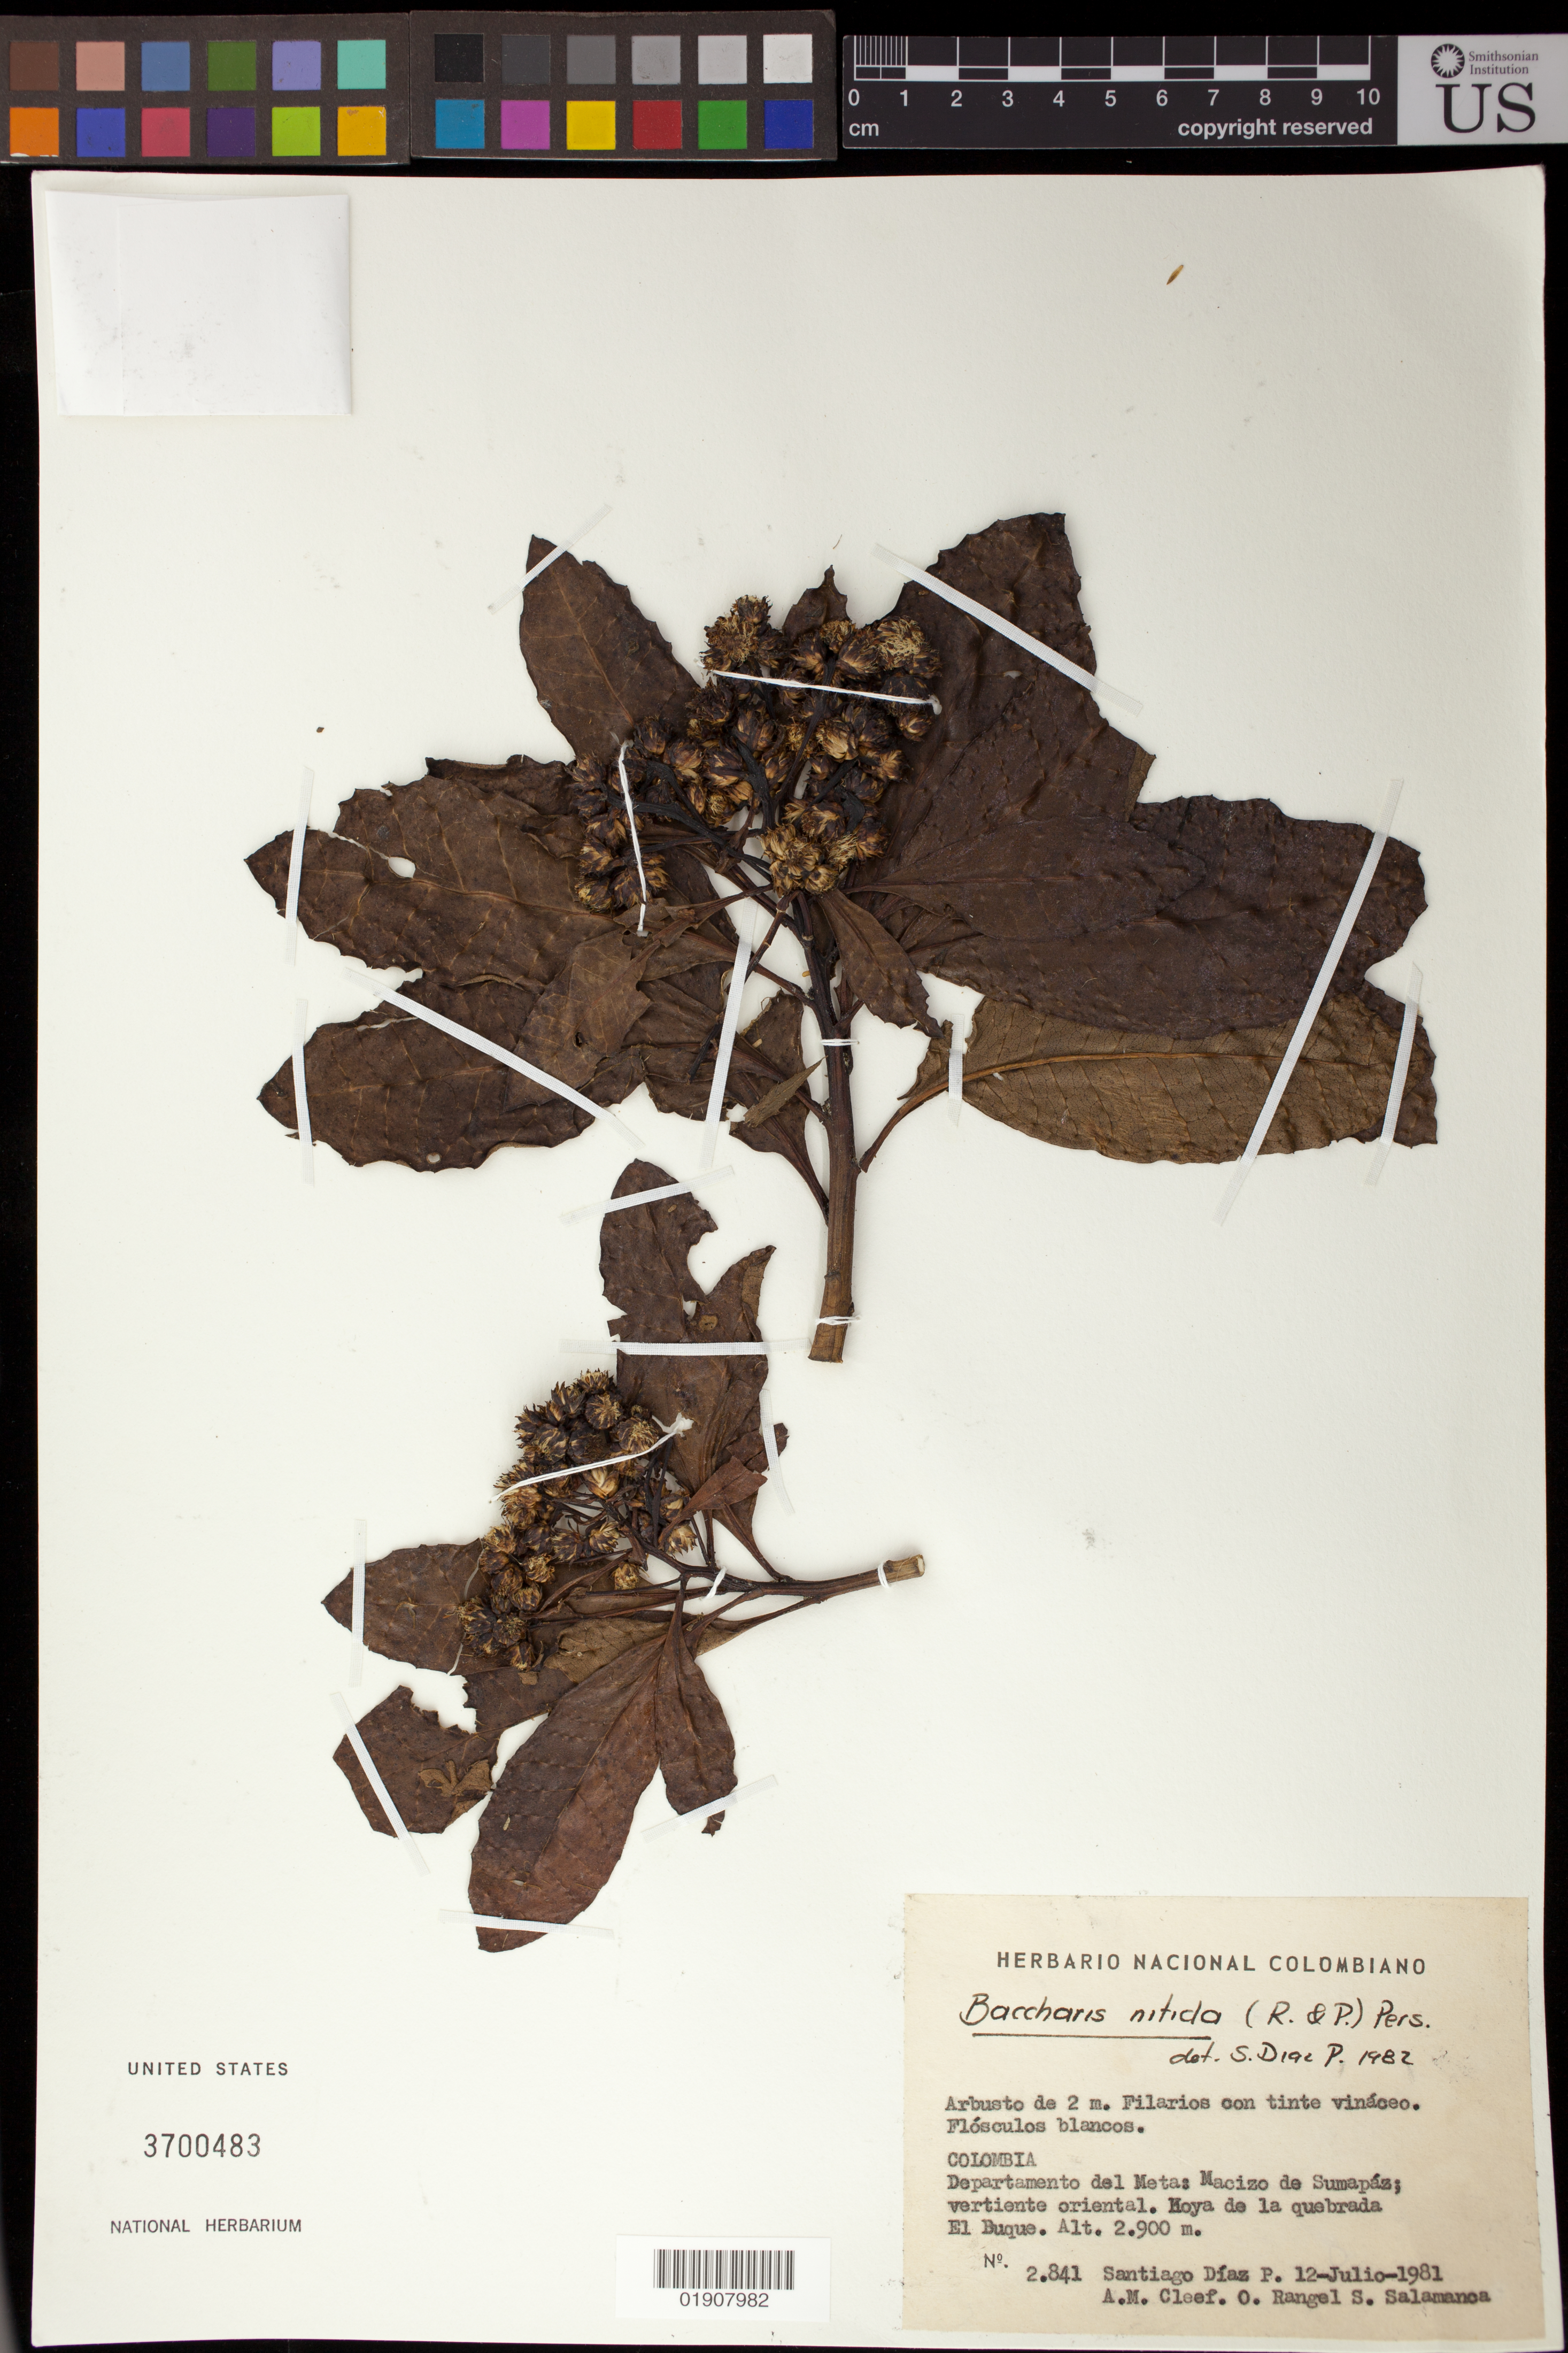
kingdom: Plantae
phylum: Tracheophyta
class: Magnoliopsida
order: Asterales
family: Asteraceae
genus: Baccharis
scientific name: Baccharis nitida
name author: (Ruiz & Pav.) Pers.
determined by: Díaz Píedrahíta, S.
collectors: S. Díaz Píedrahíta, A. M. Cleef, O. Rangel & S. Salamanca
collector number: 2841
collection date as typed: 12-Julio-1981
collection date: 1981-07-12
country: Colombia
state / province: Metá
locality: Macizo de Sumapaz; vertiente oriental. Hoya de la quebrada El Buque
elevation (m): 2900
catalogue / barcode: US 3700483